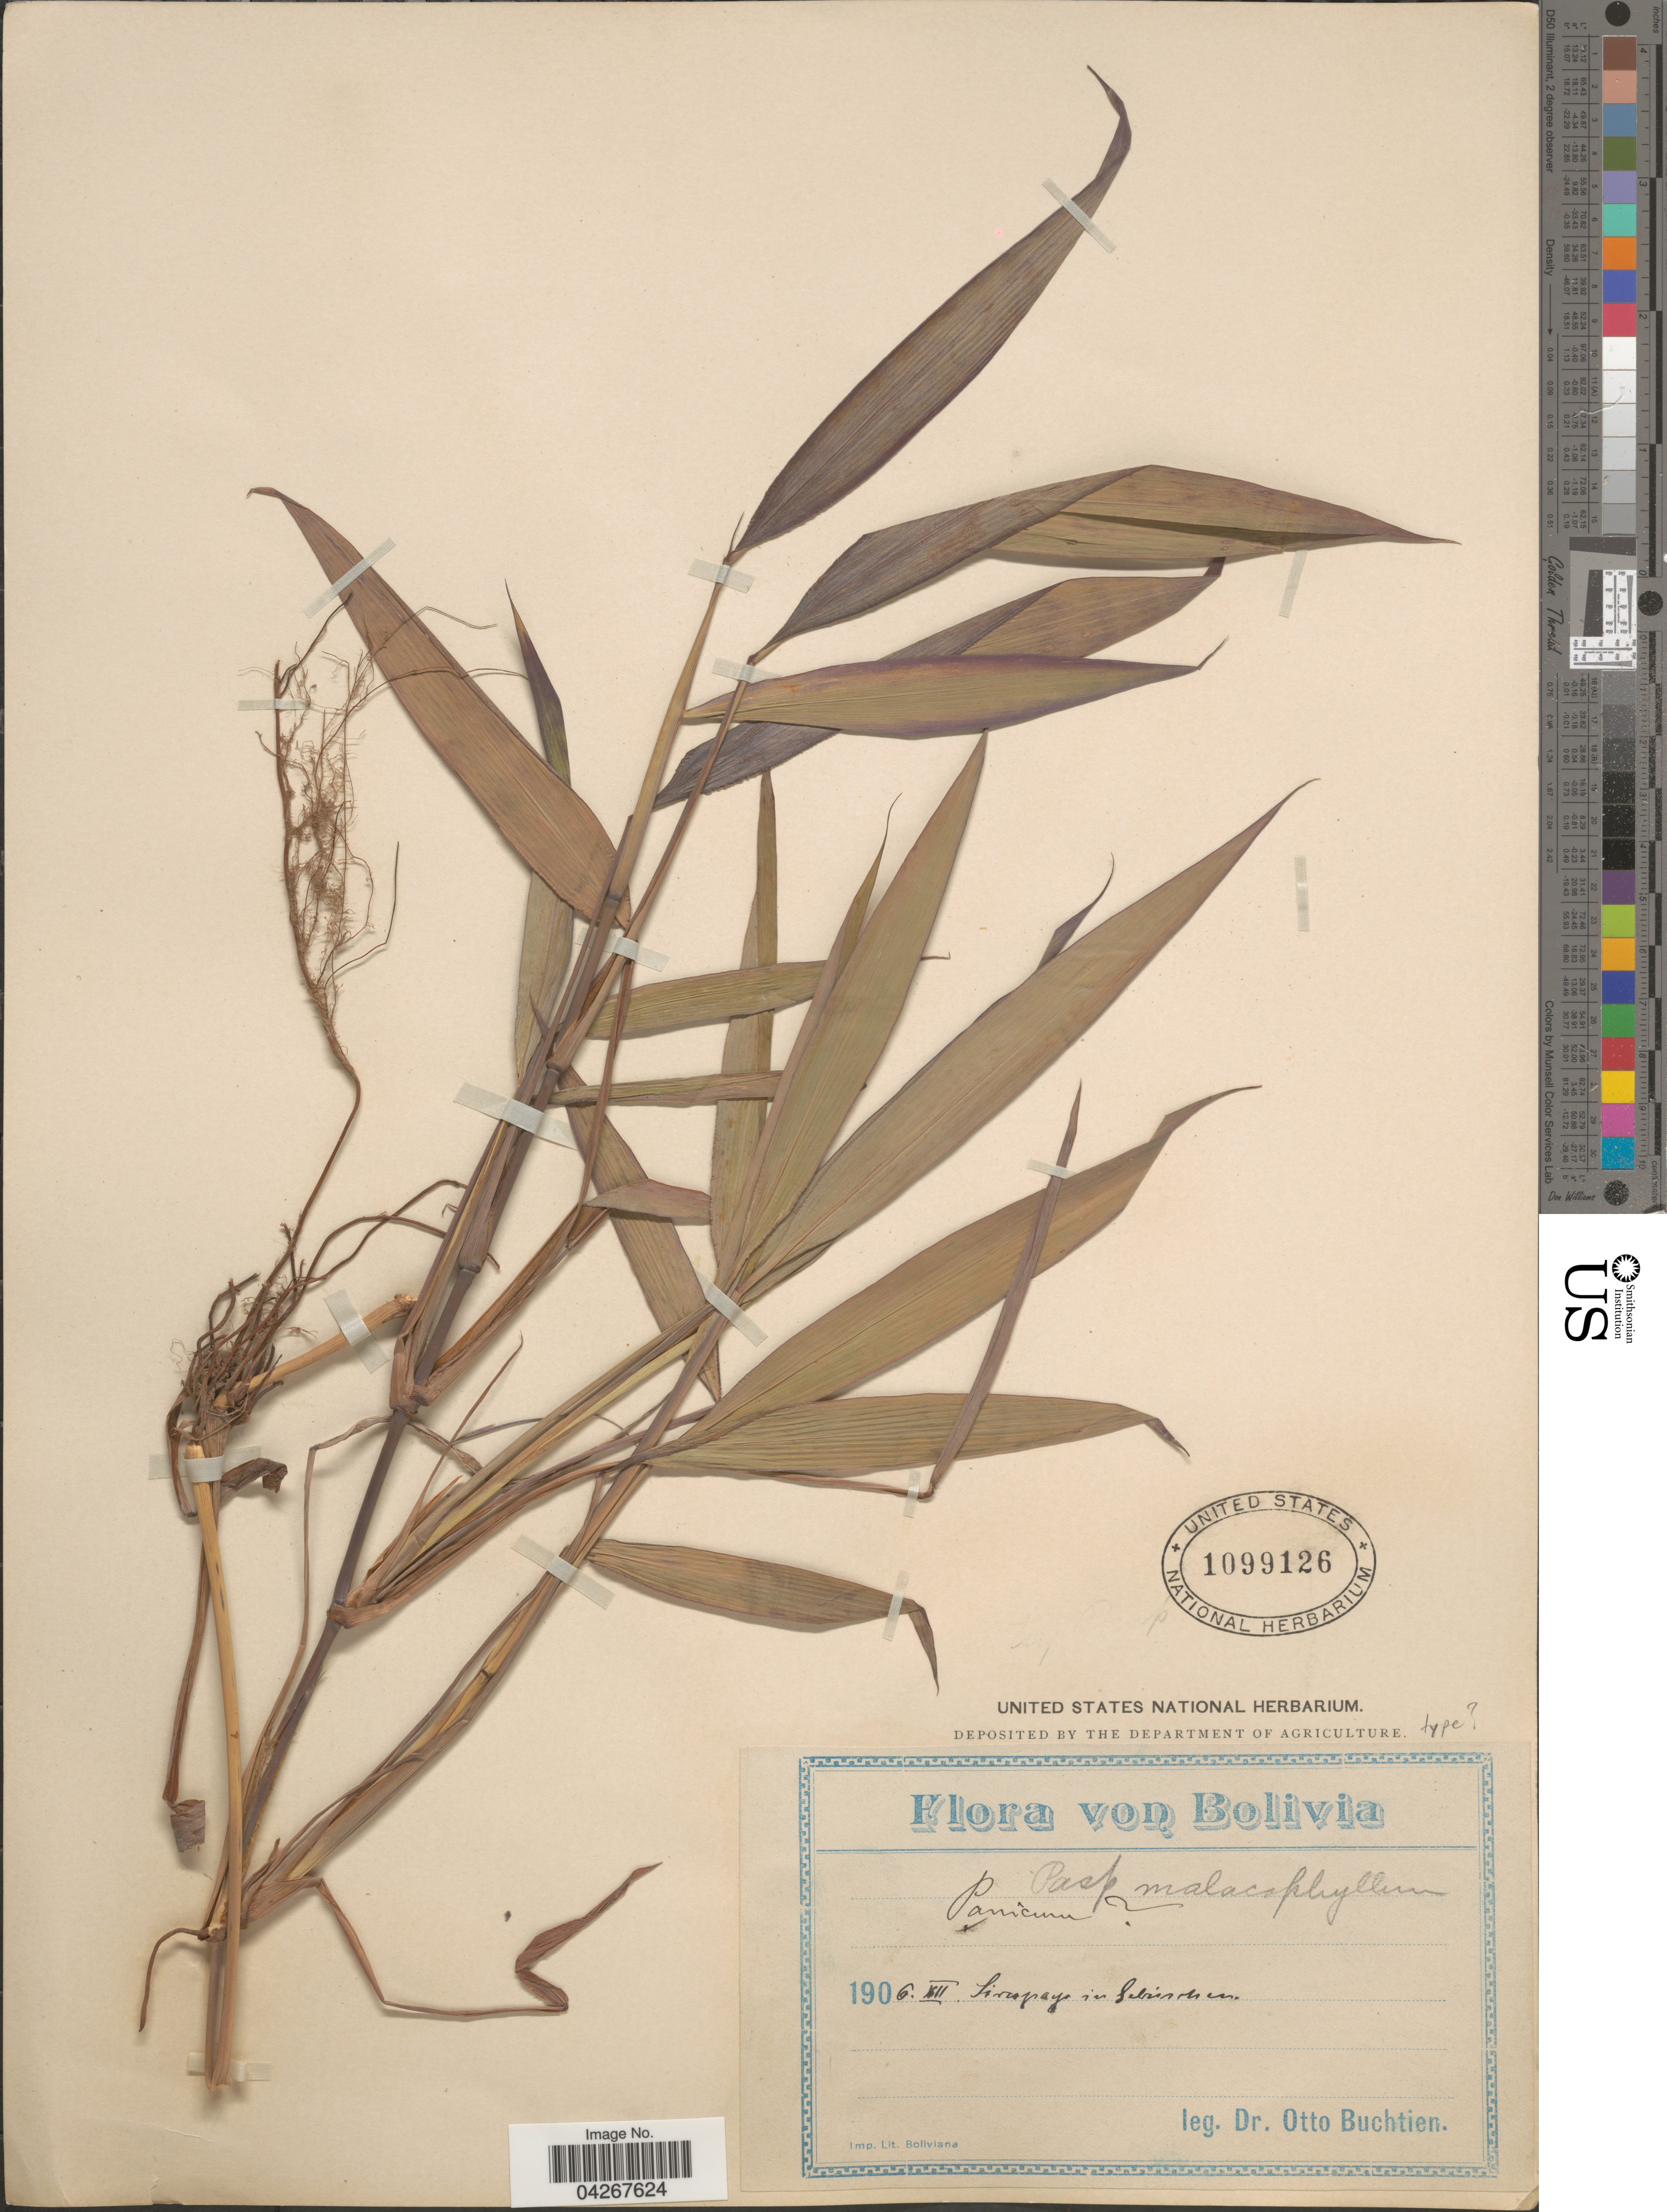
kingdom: Plantae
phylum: Tracheophyta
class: Liliopsida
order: Poales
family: Poaceae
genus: Paspalum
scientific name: Paspalum buchtienii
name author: Hack.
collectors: O. Buchtien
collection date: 1906-12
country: Bolivia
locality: Sirapaya in Sebrischen [interpreted]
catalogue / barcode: US 1099126